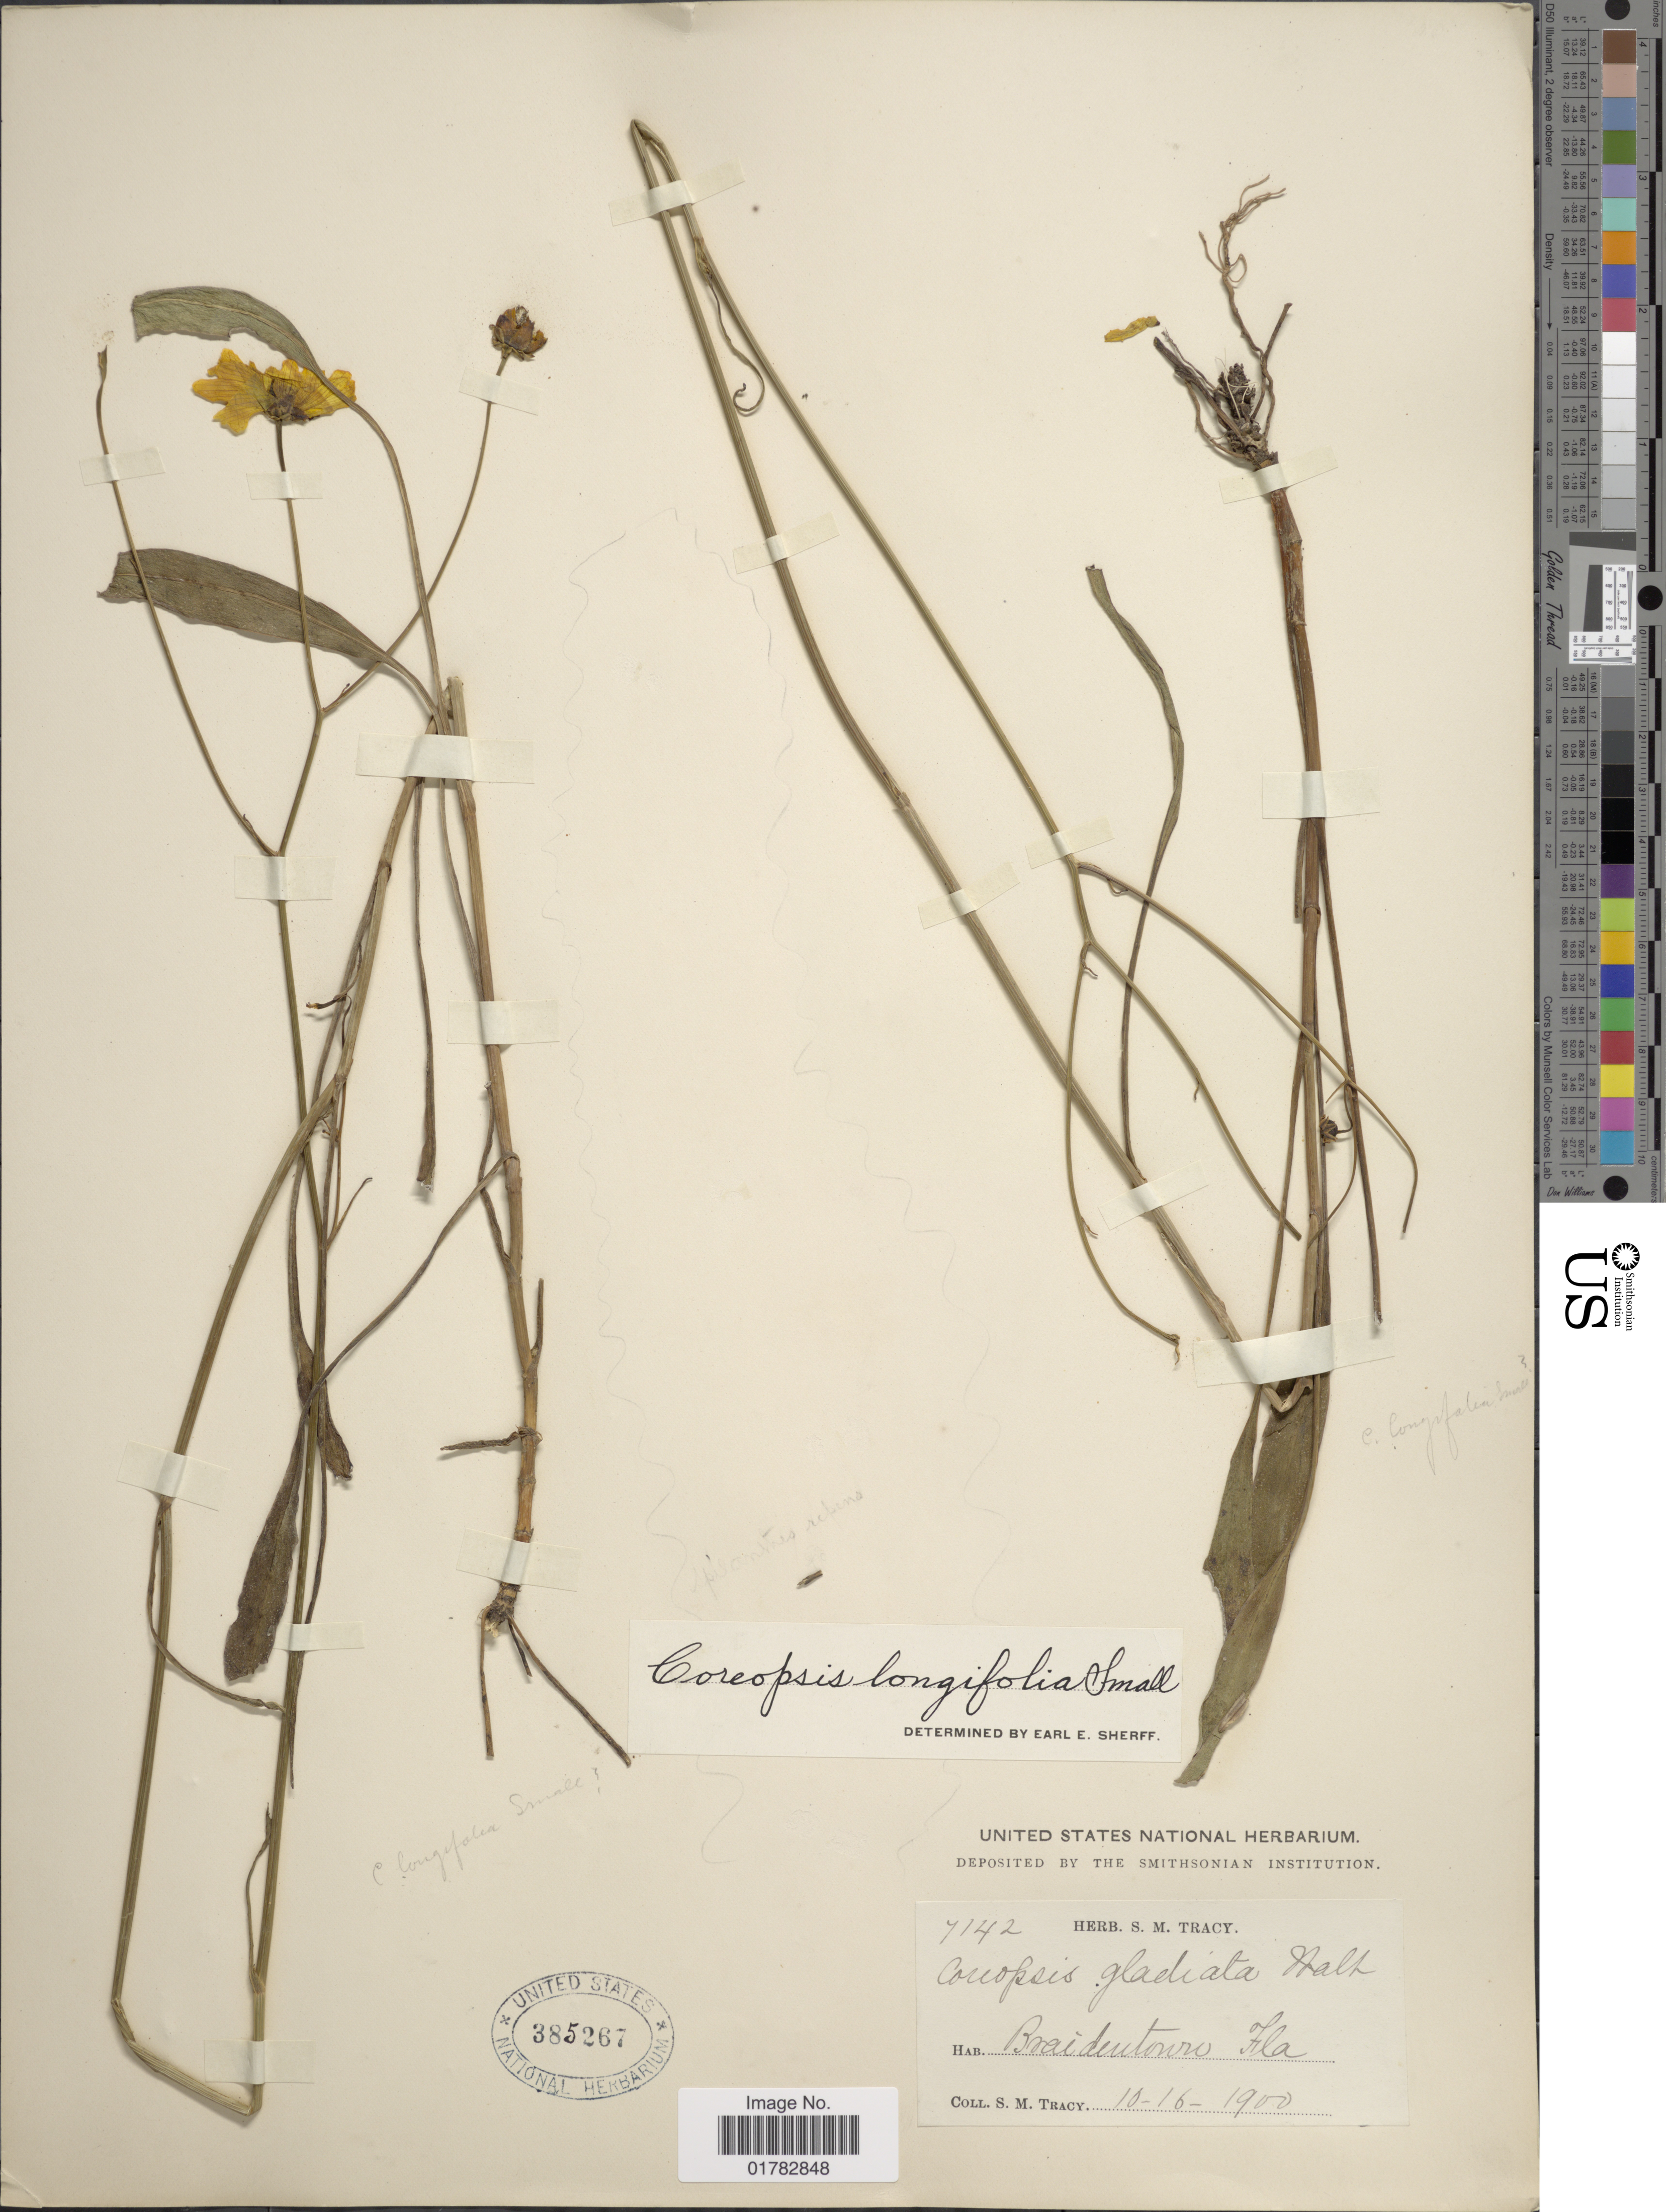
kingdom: Plantae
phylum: Tracheophyta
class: Magnoliopsida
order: Asterales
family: Asteraceae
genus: Coreopsis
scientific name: Coreopsis longifolia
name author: Small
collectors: S. M. Tracy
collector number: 7142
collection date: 1900-10-16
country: United States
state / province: Florida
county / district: Manatee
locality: Braidentown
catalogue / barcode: US 385267